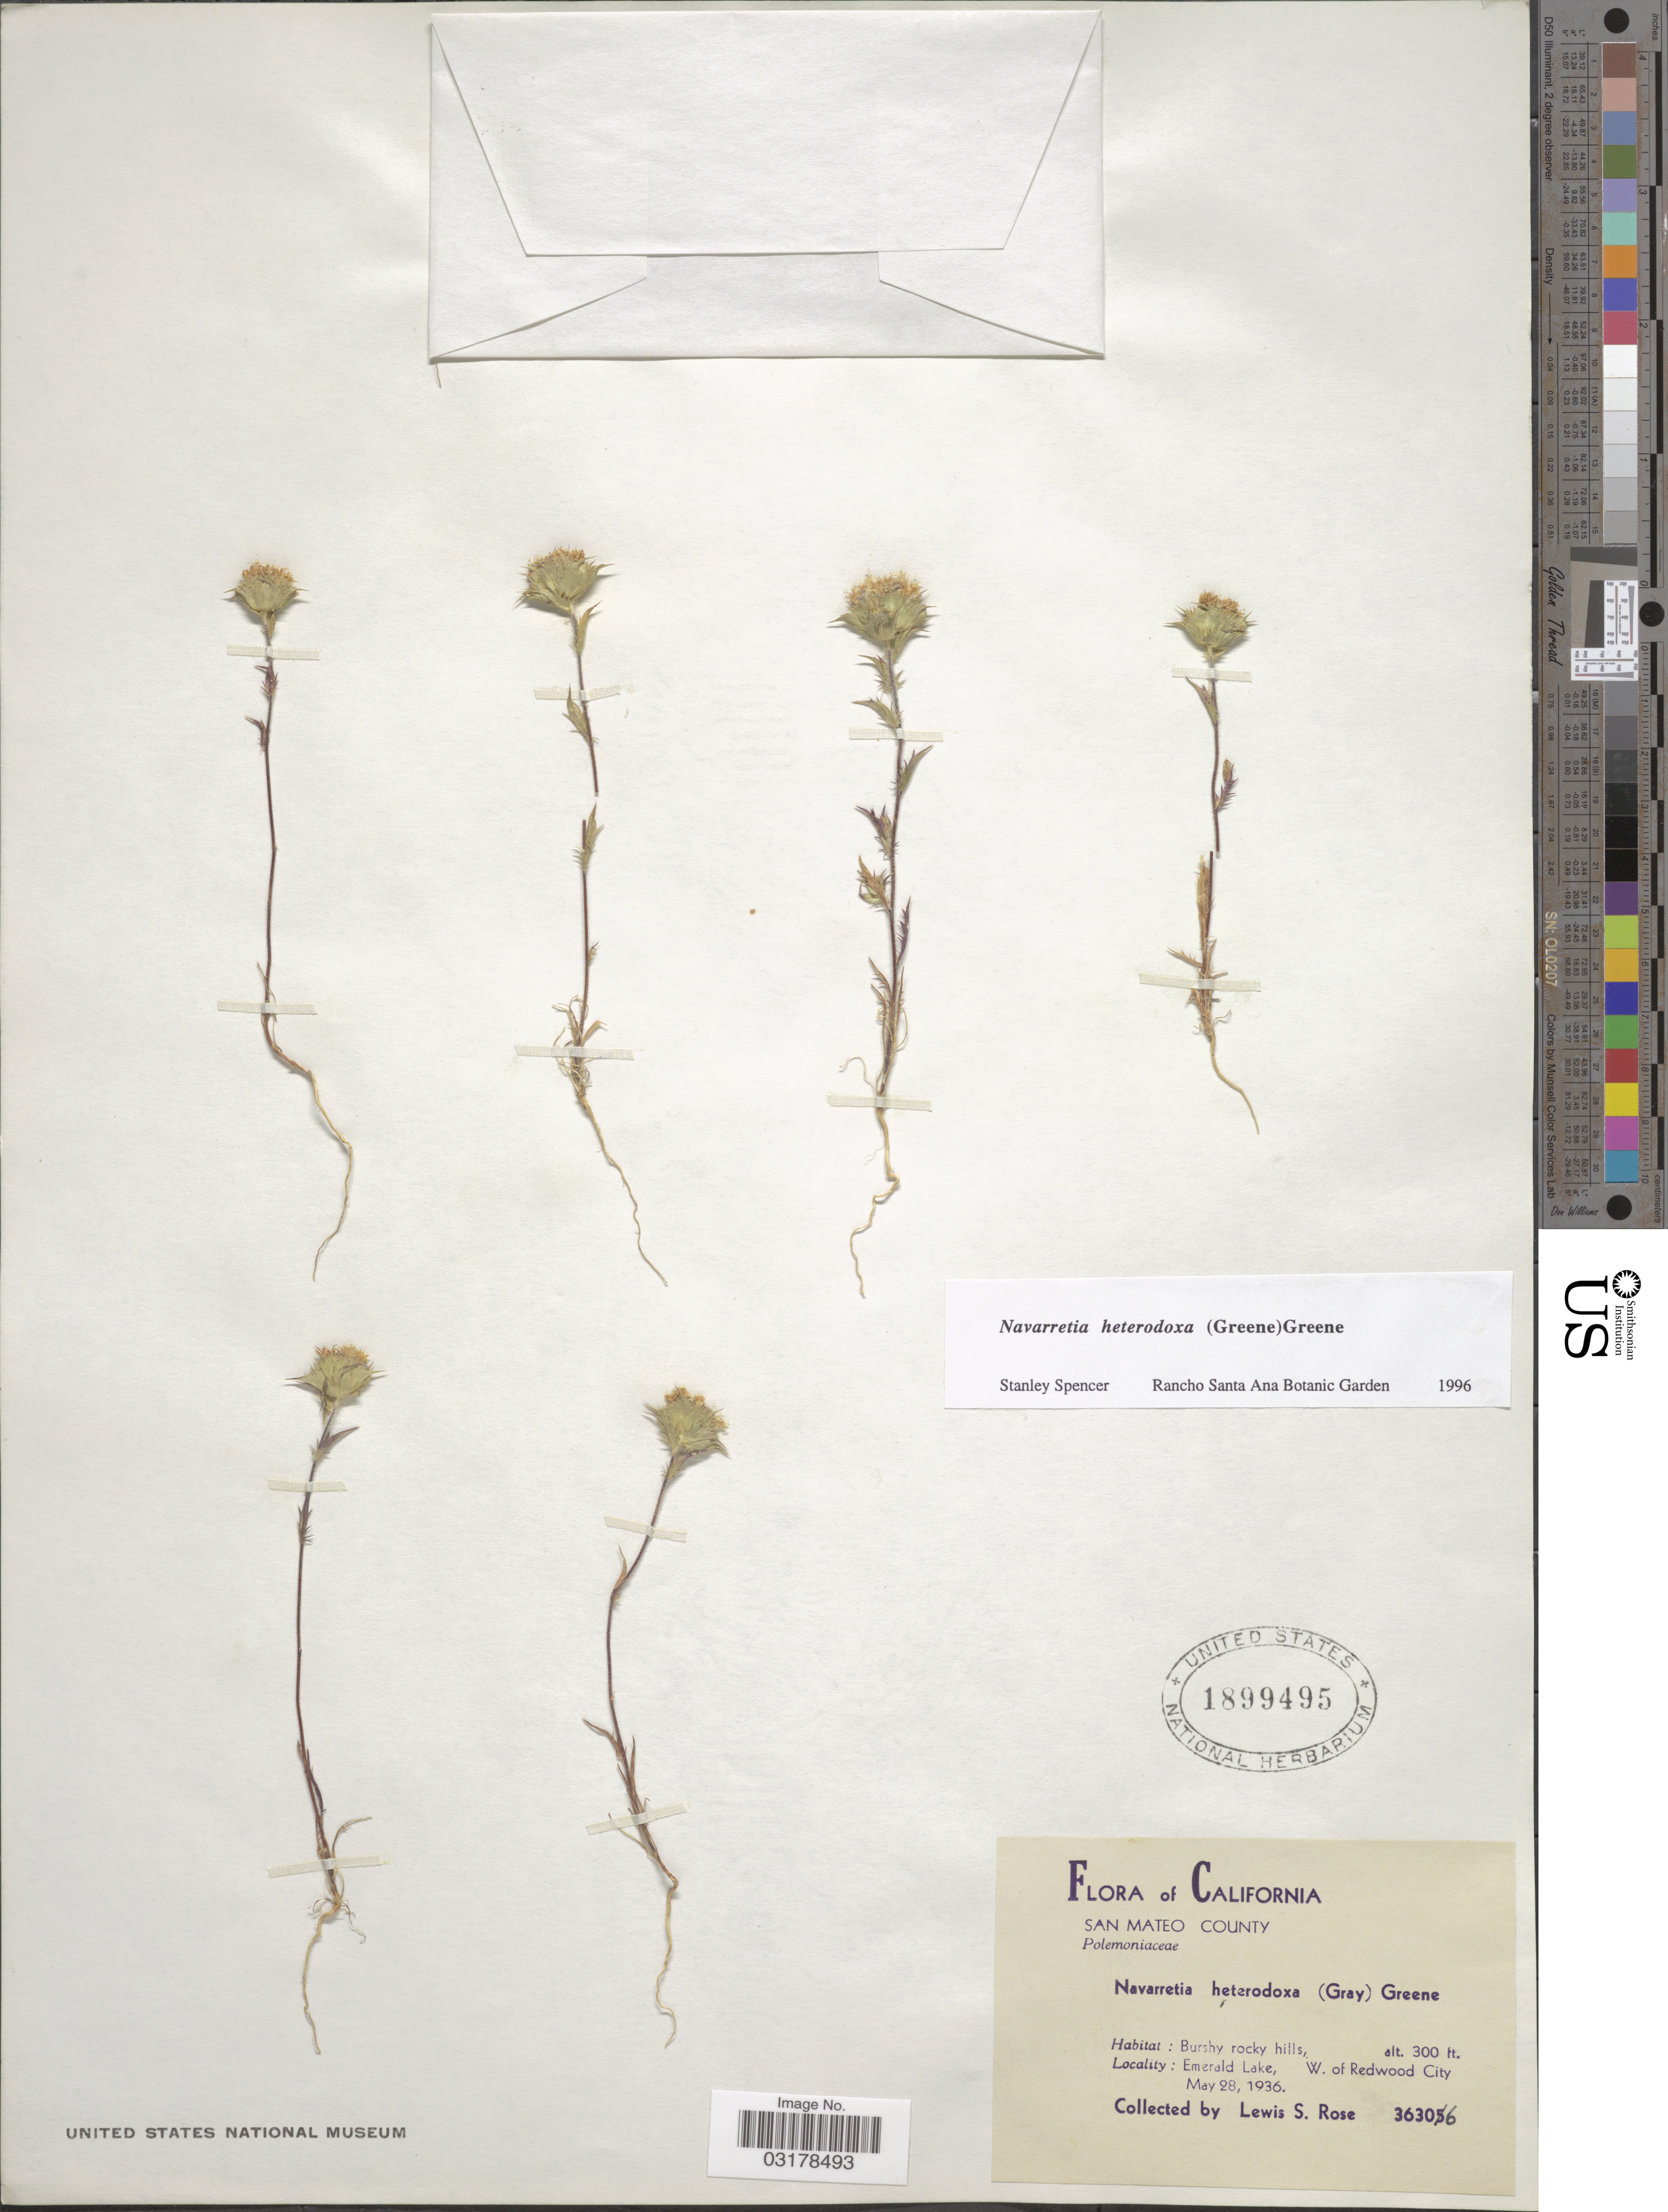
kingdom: Plantae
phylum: Tracheophyta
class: Magnoliopsida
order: Ericales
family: Polemoniaceae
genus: Navarretia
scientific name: Navarretia heterodoxa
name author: (S.W. Greene) S.W. Greene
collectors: L. S. Rose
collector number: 36306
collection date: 1936-05-28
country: United States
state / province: California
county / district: San Mateo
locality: San Mateo County. Emerald Lake, W. of Redwood City.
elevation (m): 91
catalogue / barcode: US 1899495